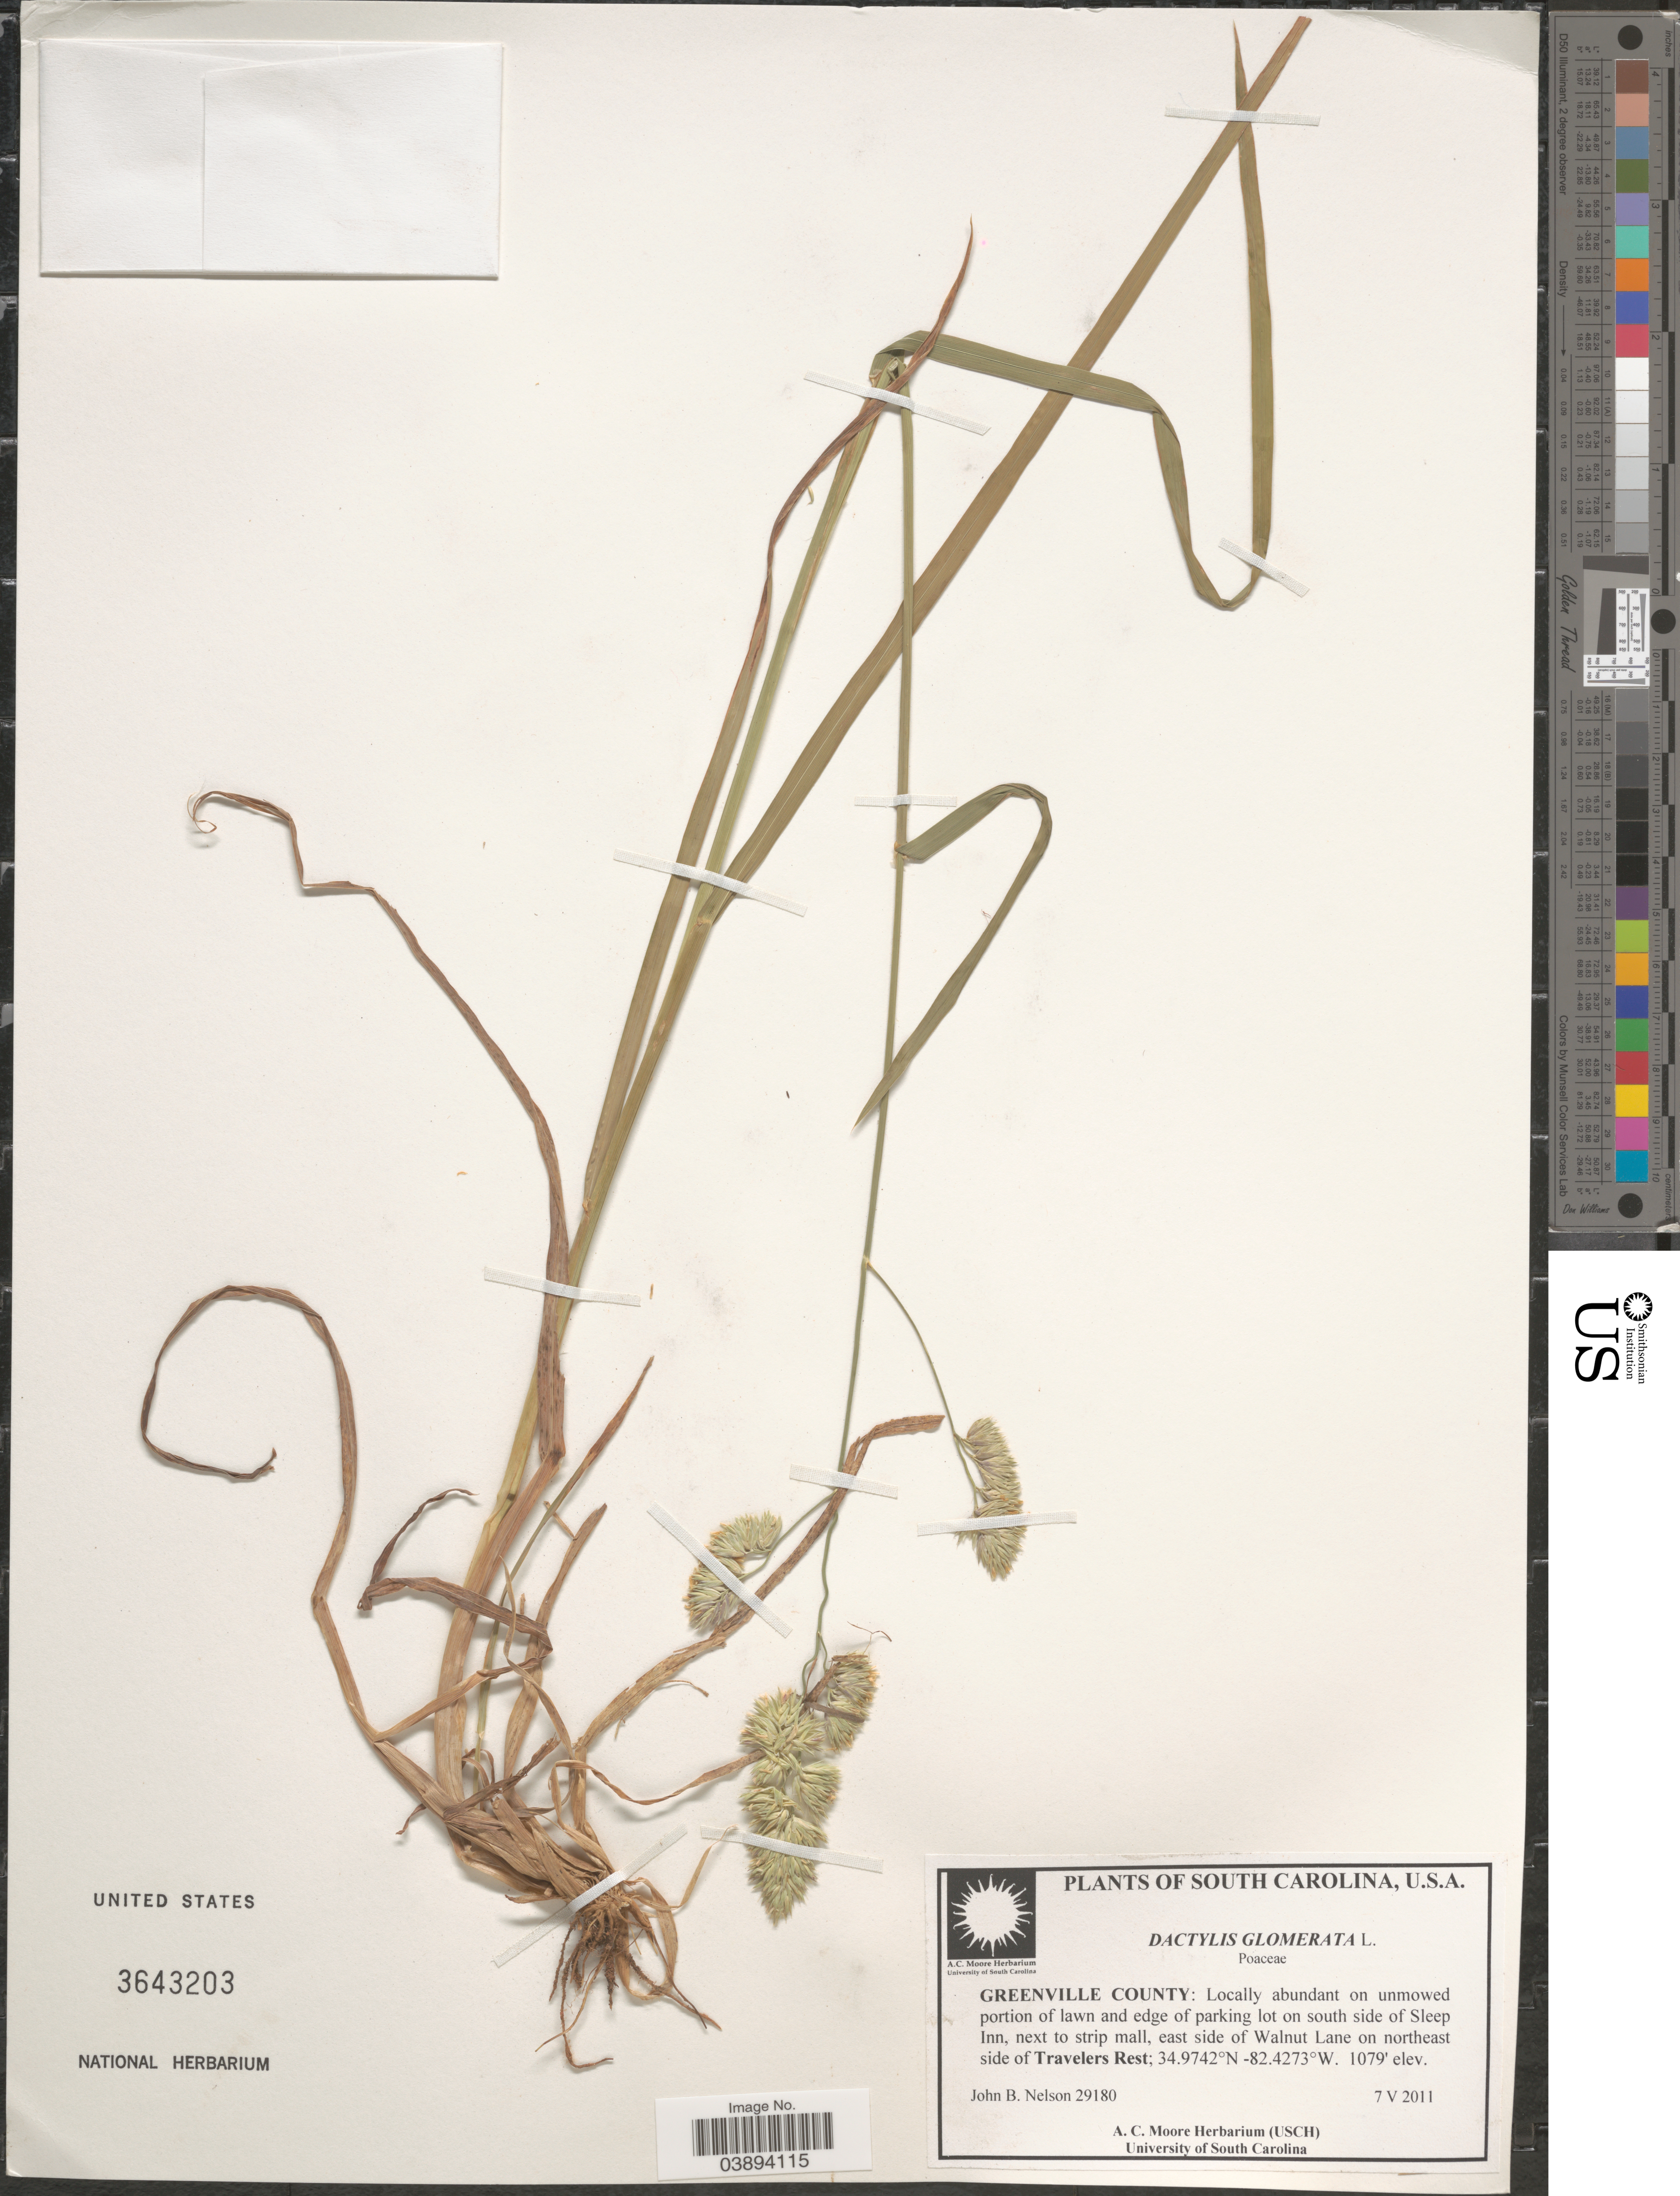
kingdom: Plantae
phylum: Tracheophyta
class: Liliopsida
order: Poales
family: Poaceae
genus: Dactylis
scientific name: Dactylis glomerata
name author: L.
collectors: J. B. Nelson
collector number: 29180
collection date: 2011-05-07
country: United States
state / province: South Carolina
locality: Greenville County: On unmowed portion of lawn and edge of parking lot on south side of Sleep Inn, next to strip mall, east side of Walnut Lane on northeast side of Travelers Rest.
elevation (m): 329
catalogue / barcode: US 3643203